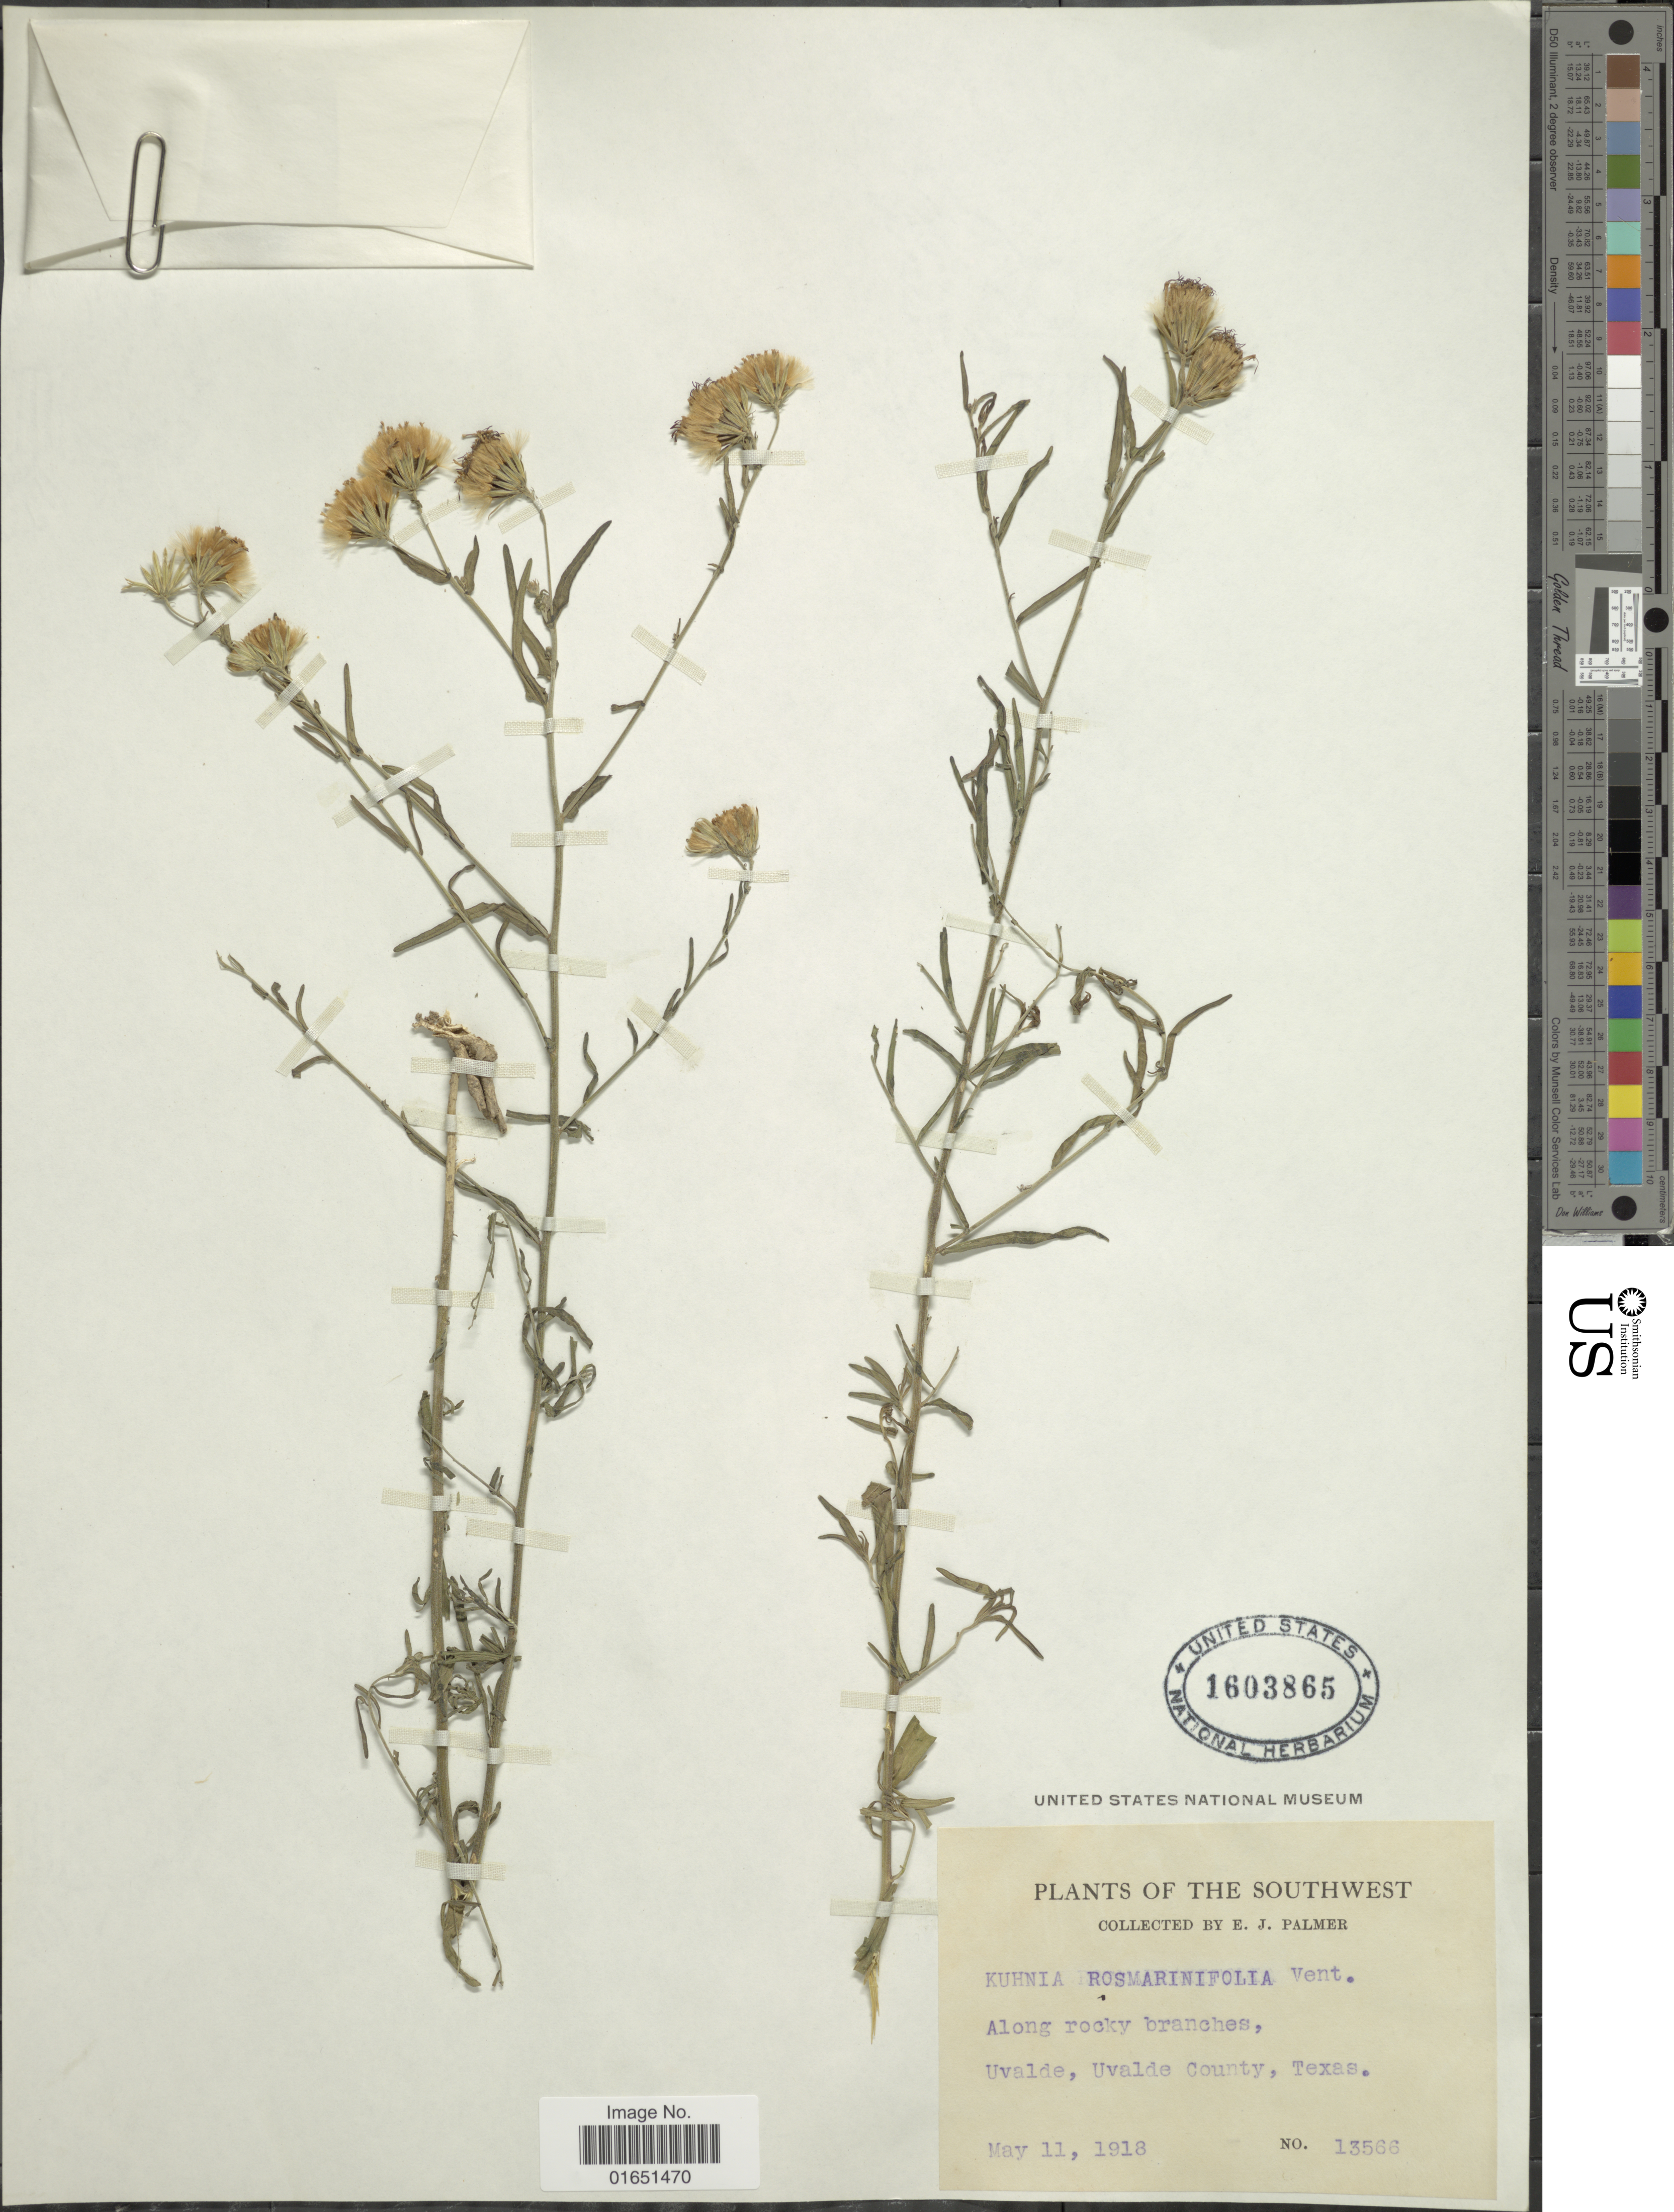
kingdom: Plantae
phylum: Tracheophyta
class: Magnoliopsida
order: Asterales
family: Asteraceae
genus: Brickellia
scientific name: Brickellia rosmarinifolia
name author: (Vent.) W.A. Weber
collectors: E. J. Palmer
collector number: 13566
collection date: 1918-05-11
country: United States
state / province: Texas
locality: The Southwest, Along rocky braches, Uvalde, Uvalde County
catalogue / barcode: US 1603865